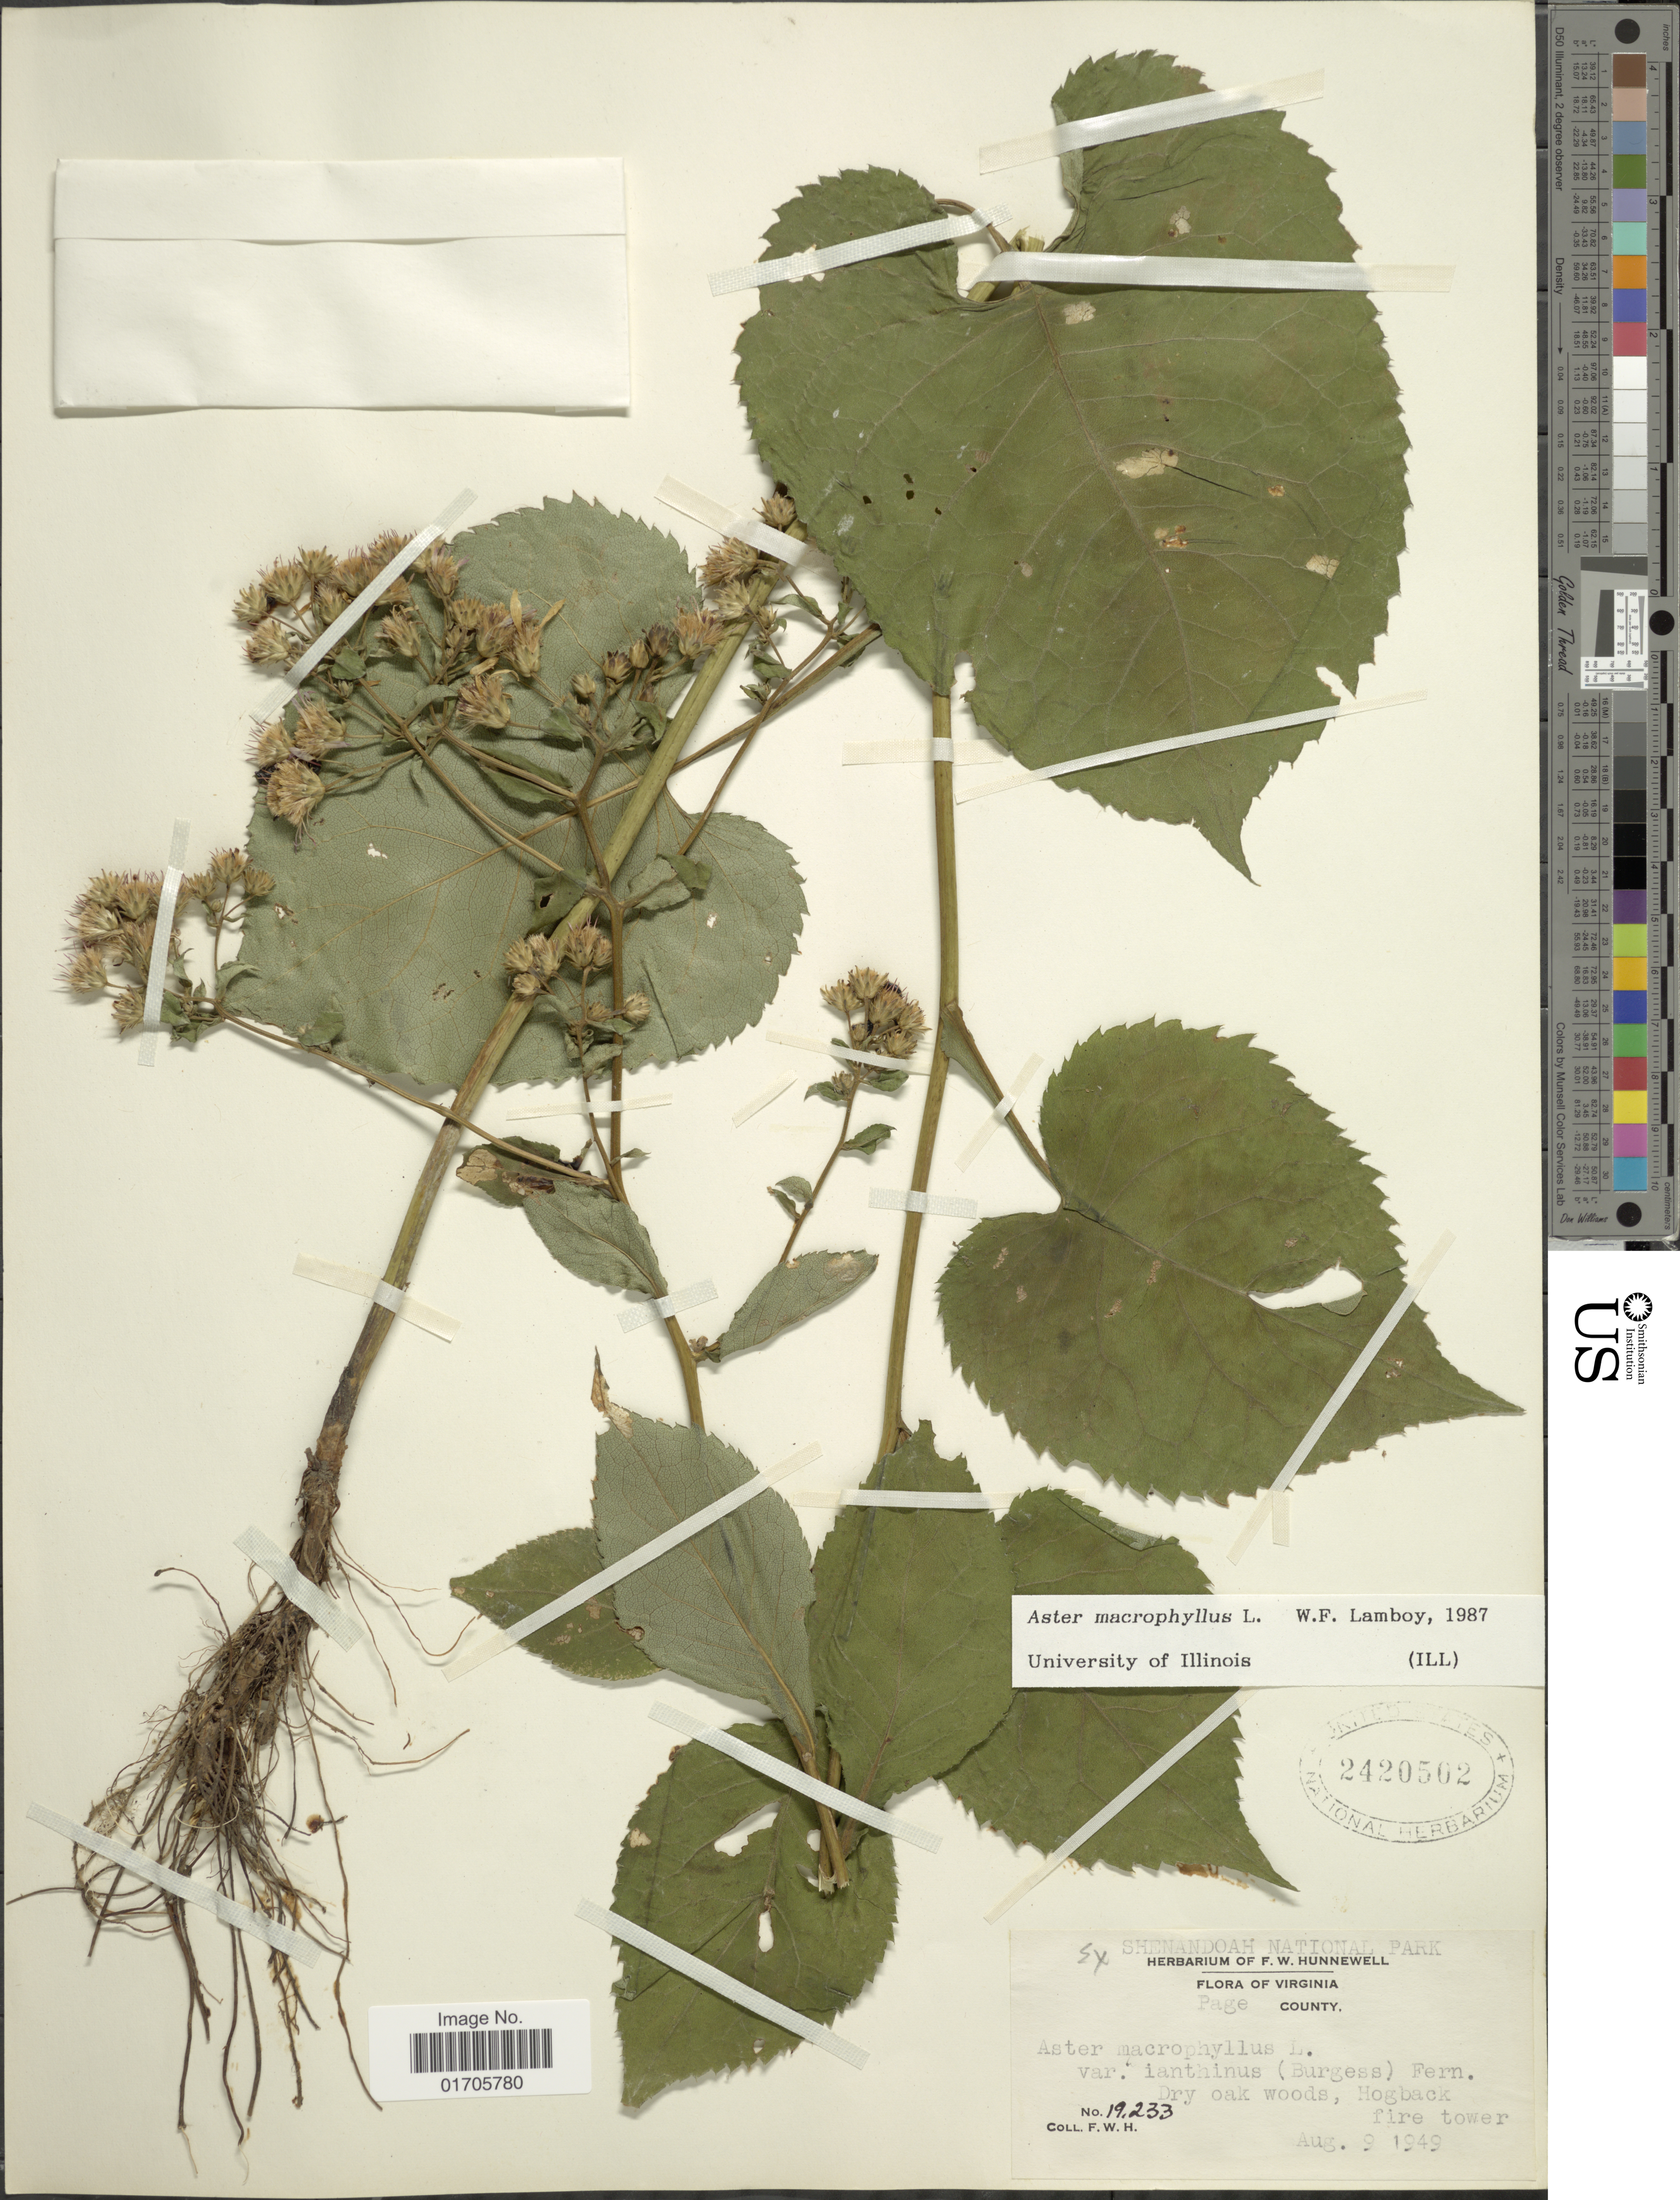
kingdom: Plantae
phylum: Tracheophyta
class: Magnoliopsida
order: Asterales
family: Asteraceae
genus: Eurybia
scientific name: Eurybia macrophylla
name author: (L.) Cass.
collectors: F. Hunnewell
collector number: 19233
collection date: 1949-08-09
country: United States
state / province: Virginia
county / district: Page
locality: Virginia. Page County. Dry oak woods, Hogback fire tower.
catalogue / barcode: US 2420502